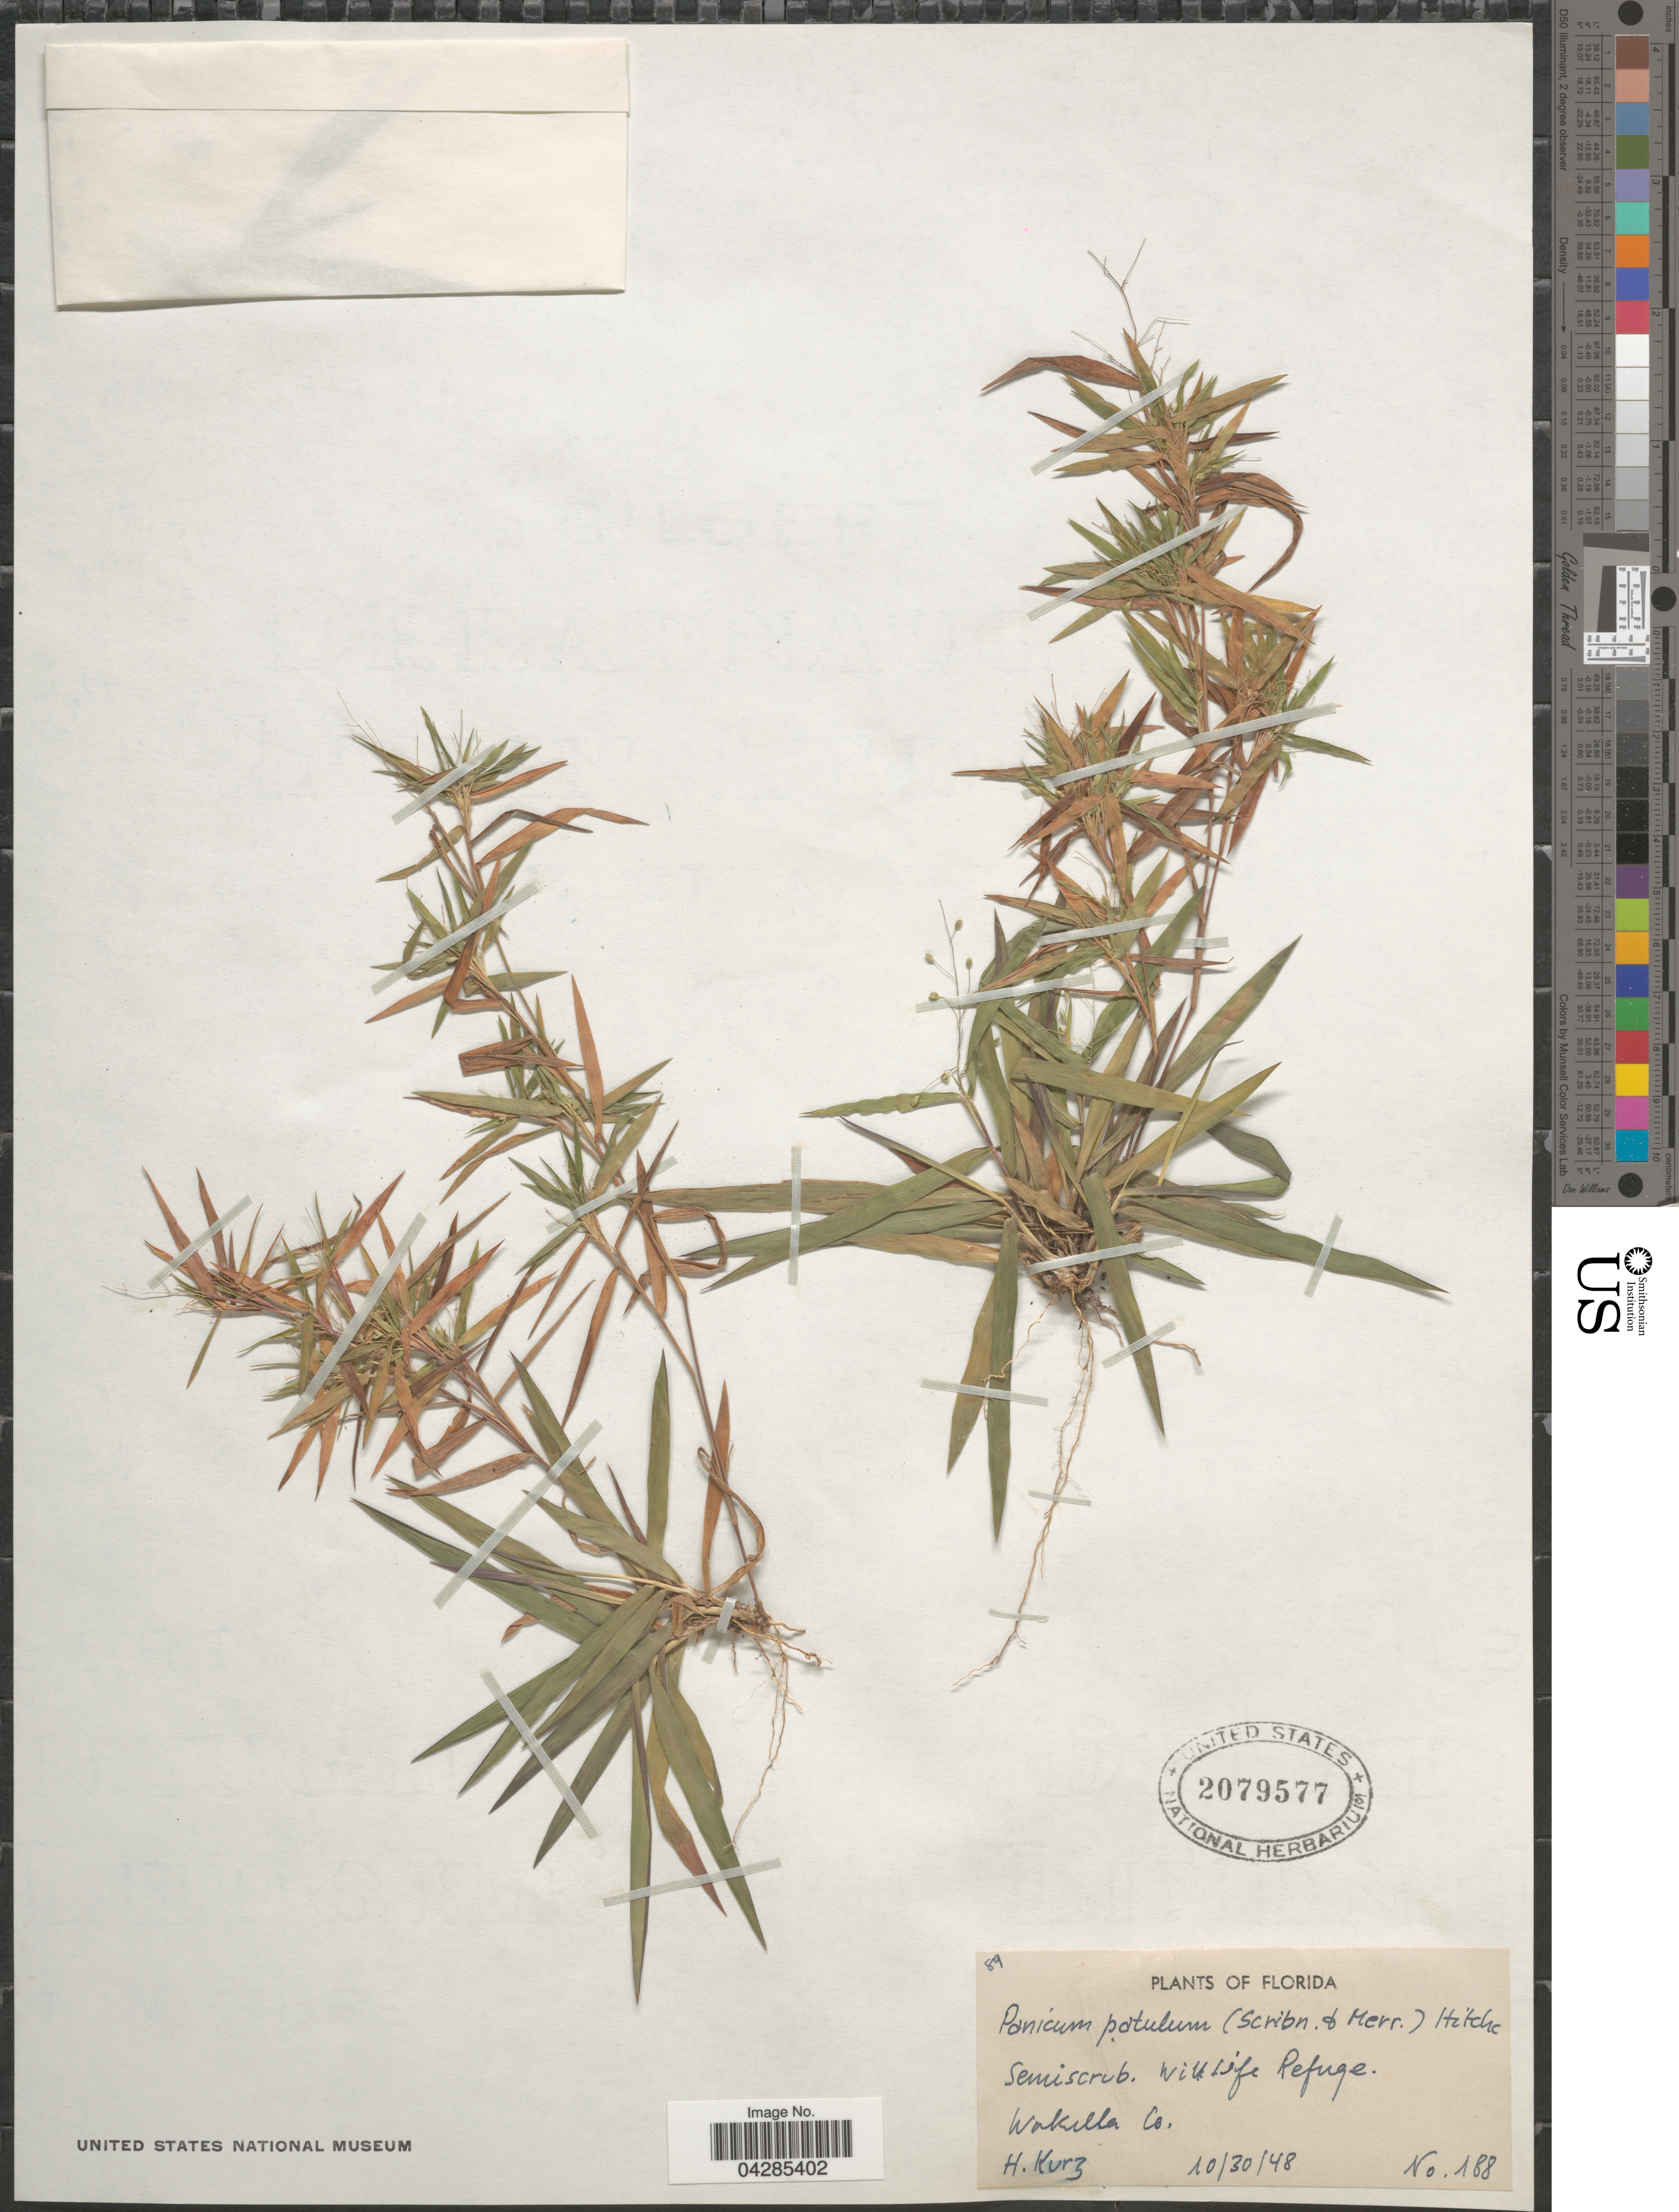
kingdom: Plantae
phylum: Tracheophyta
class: Liliopsida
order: Poales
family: Poaceae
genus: Dichanthelium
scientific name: Dichanthelium portoricense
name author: (Desv. ex Ham.) B.F. Hansen & Wunderlin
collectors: H. Kurz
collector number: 188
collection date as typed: Transcribed d/m/y: 30/10/48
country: United States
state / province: Florida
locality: Wildlife Refuge. Wakella Co.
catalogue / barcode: US 2079577